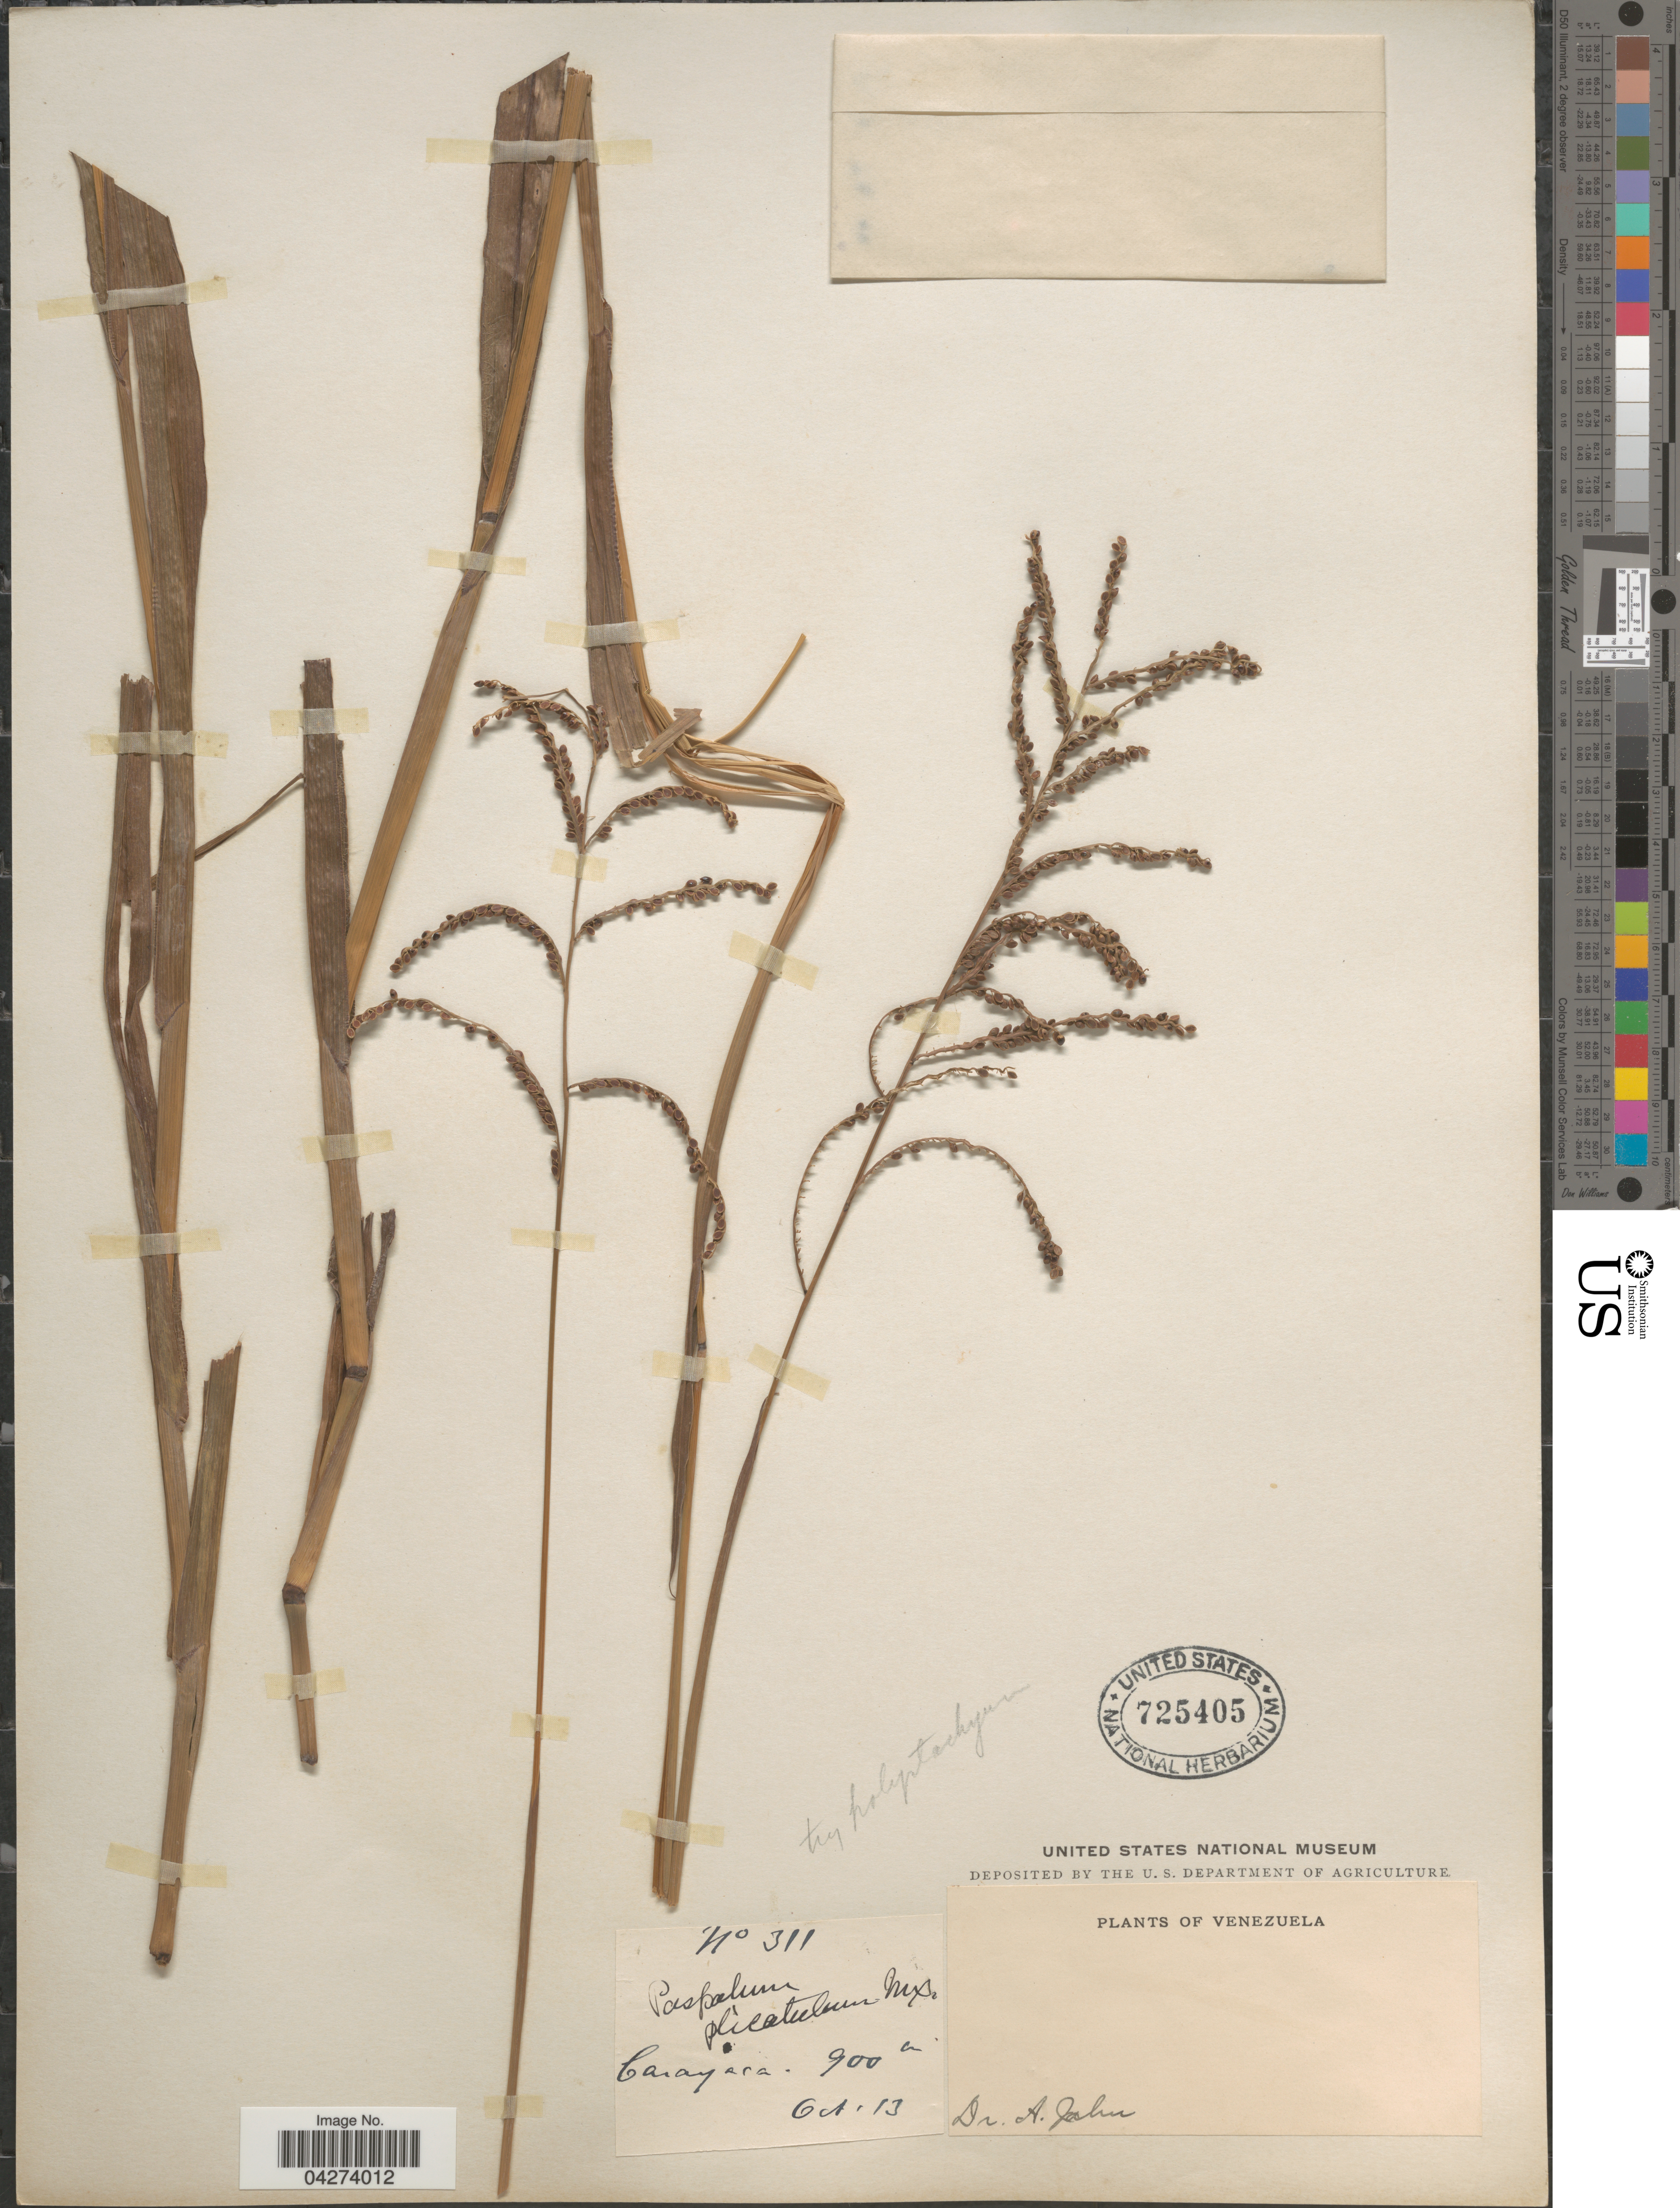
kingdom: Plantae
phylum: Tracheophyta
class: Liliopsida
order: Poales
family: Poaceae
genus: Paspalum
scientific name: Paspalum plicatulum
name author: Michx.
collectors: A. Jahn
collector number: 311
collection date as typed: Transcribed d/m/y: /10/13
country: Venezuela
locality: Carayaca.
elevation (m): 900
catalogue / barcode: US 725405